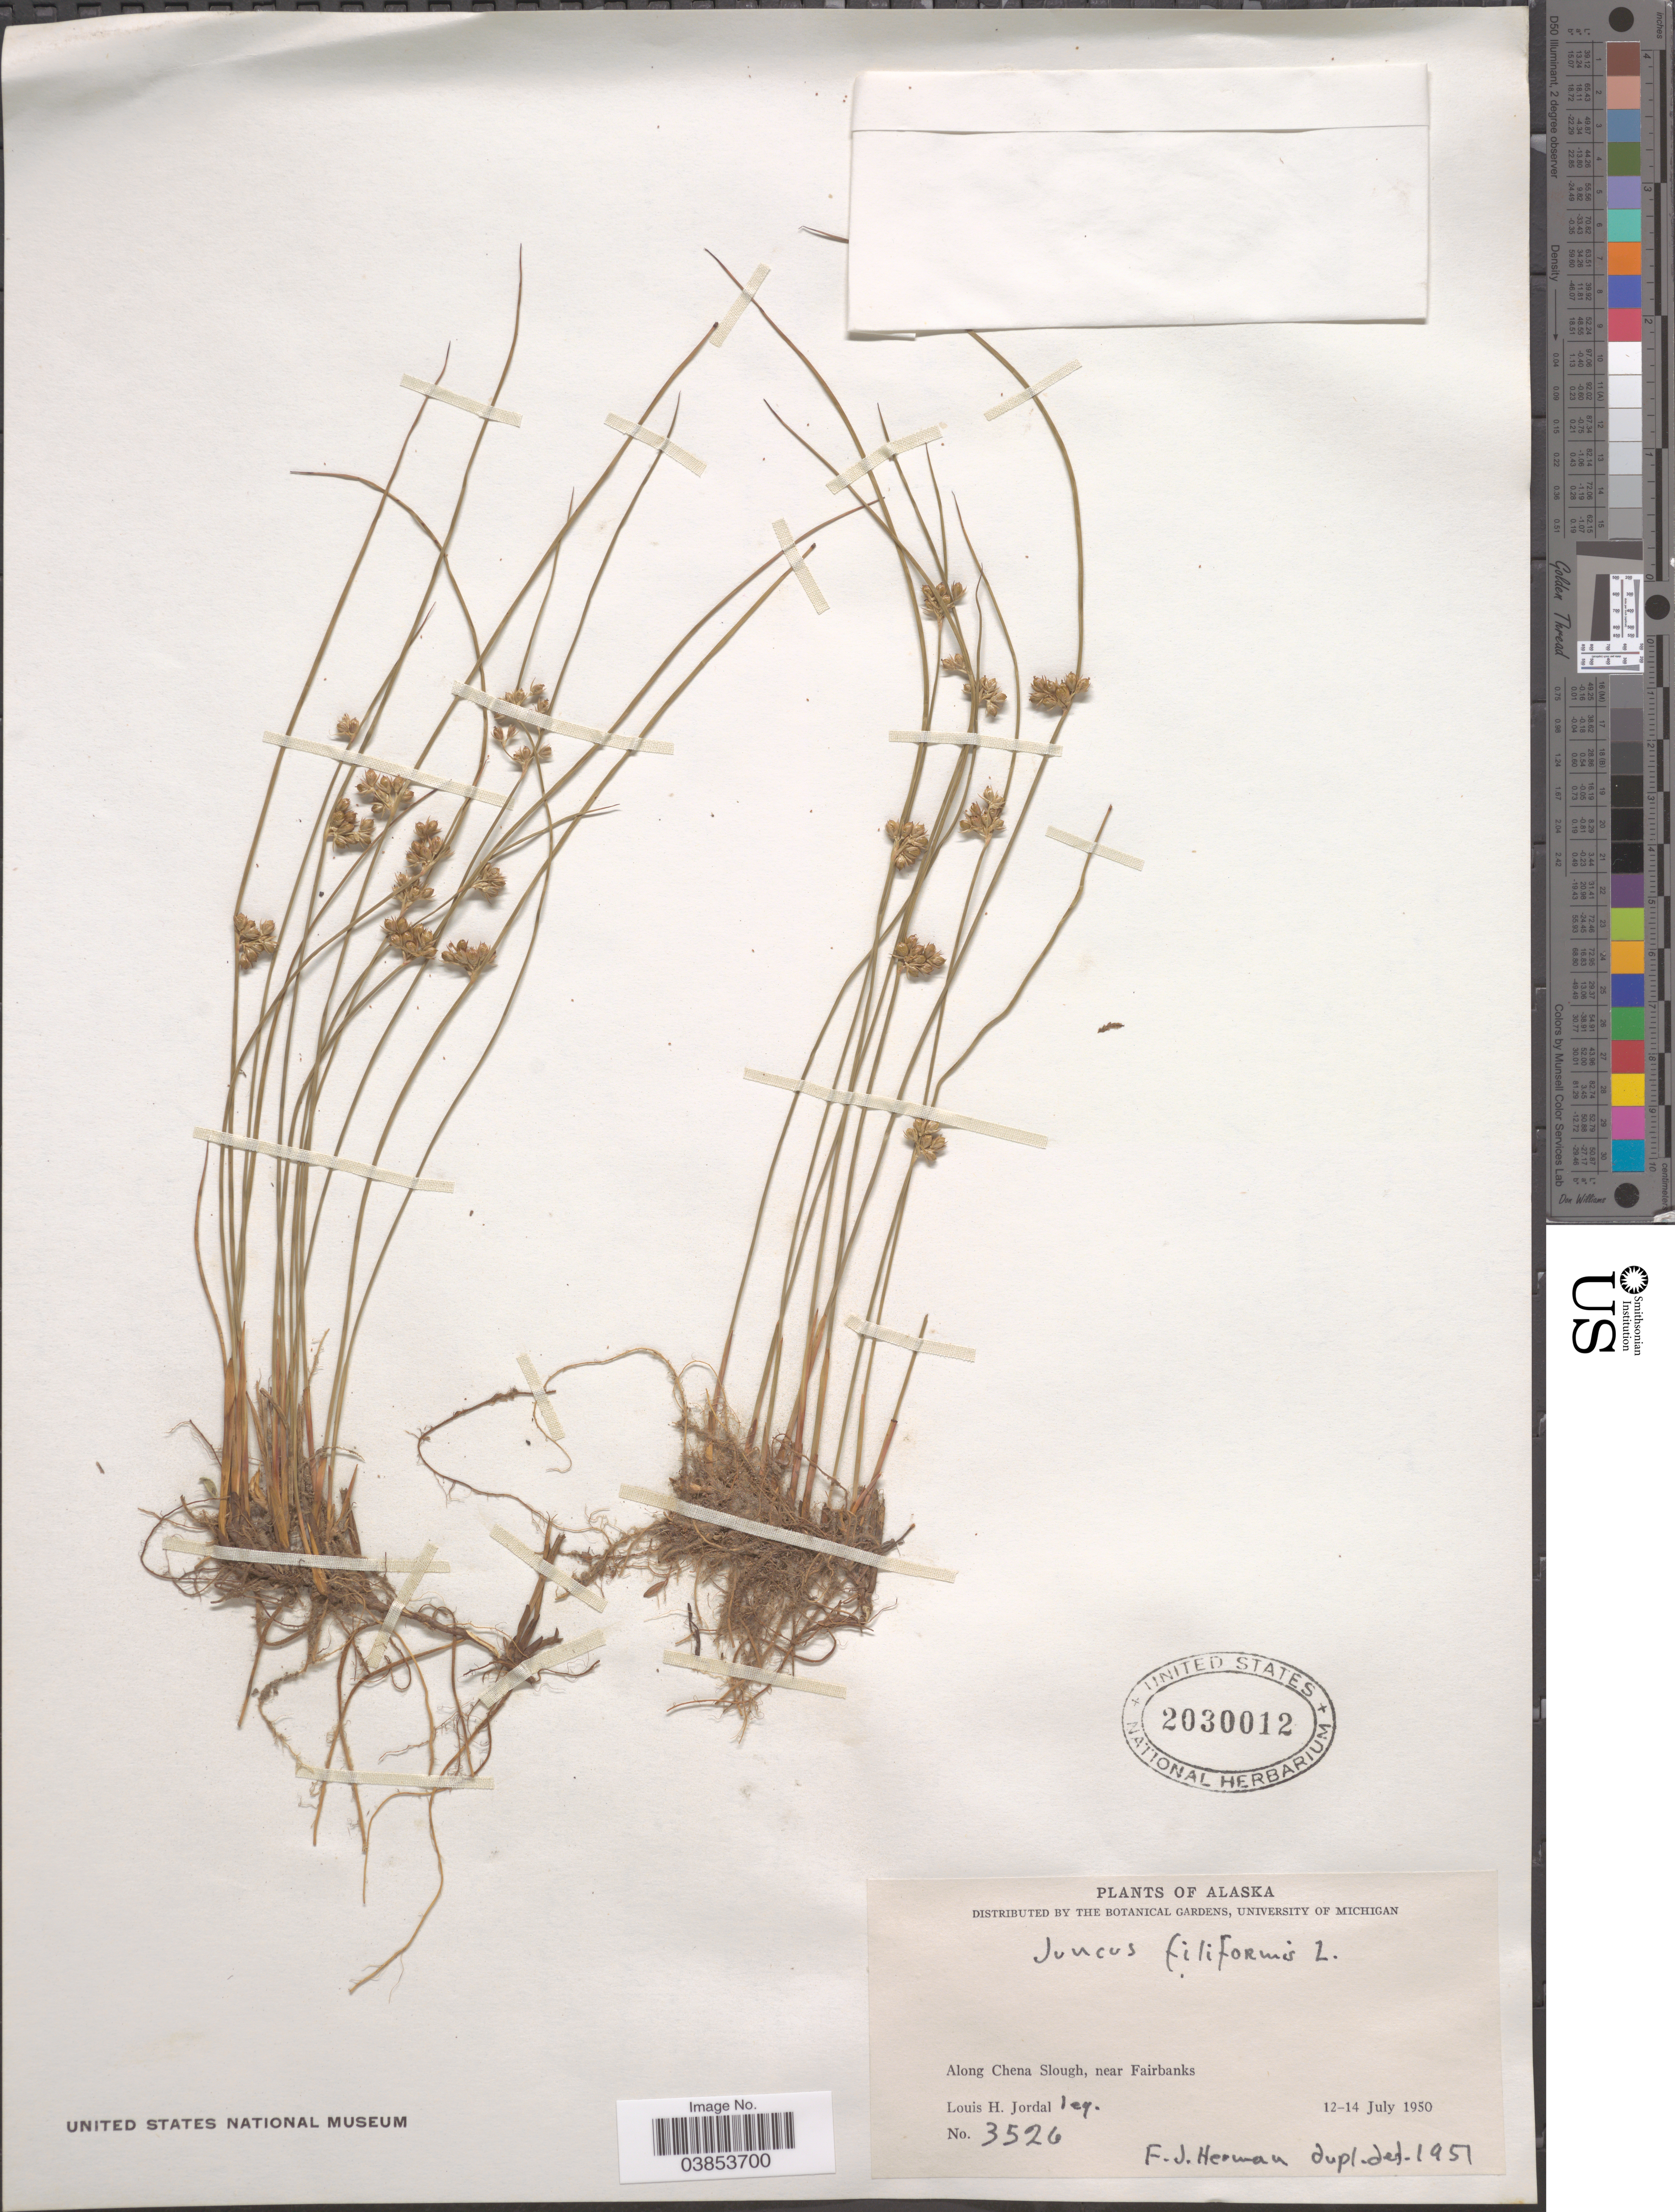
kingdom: Plantae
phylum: Tracheophyta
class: Liliopsida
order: Poales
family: Juncaceae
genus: Juncus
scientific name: Juncus filiformis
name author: L.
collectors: L. Jordal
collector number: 3526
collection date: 1950-07-12/1950-07-14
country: United States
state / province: Alaska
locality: Along Chena Slough, near Fairbanks.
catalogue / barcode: US 2030012